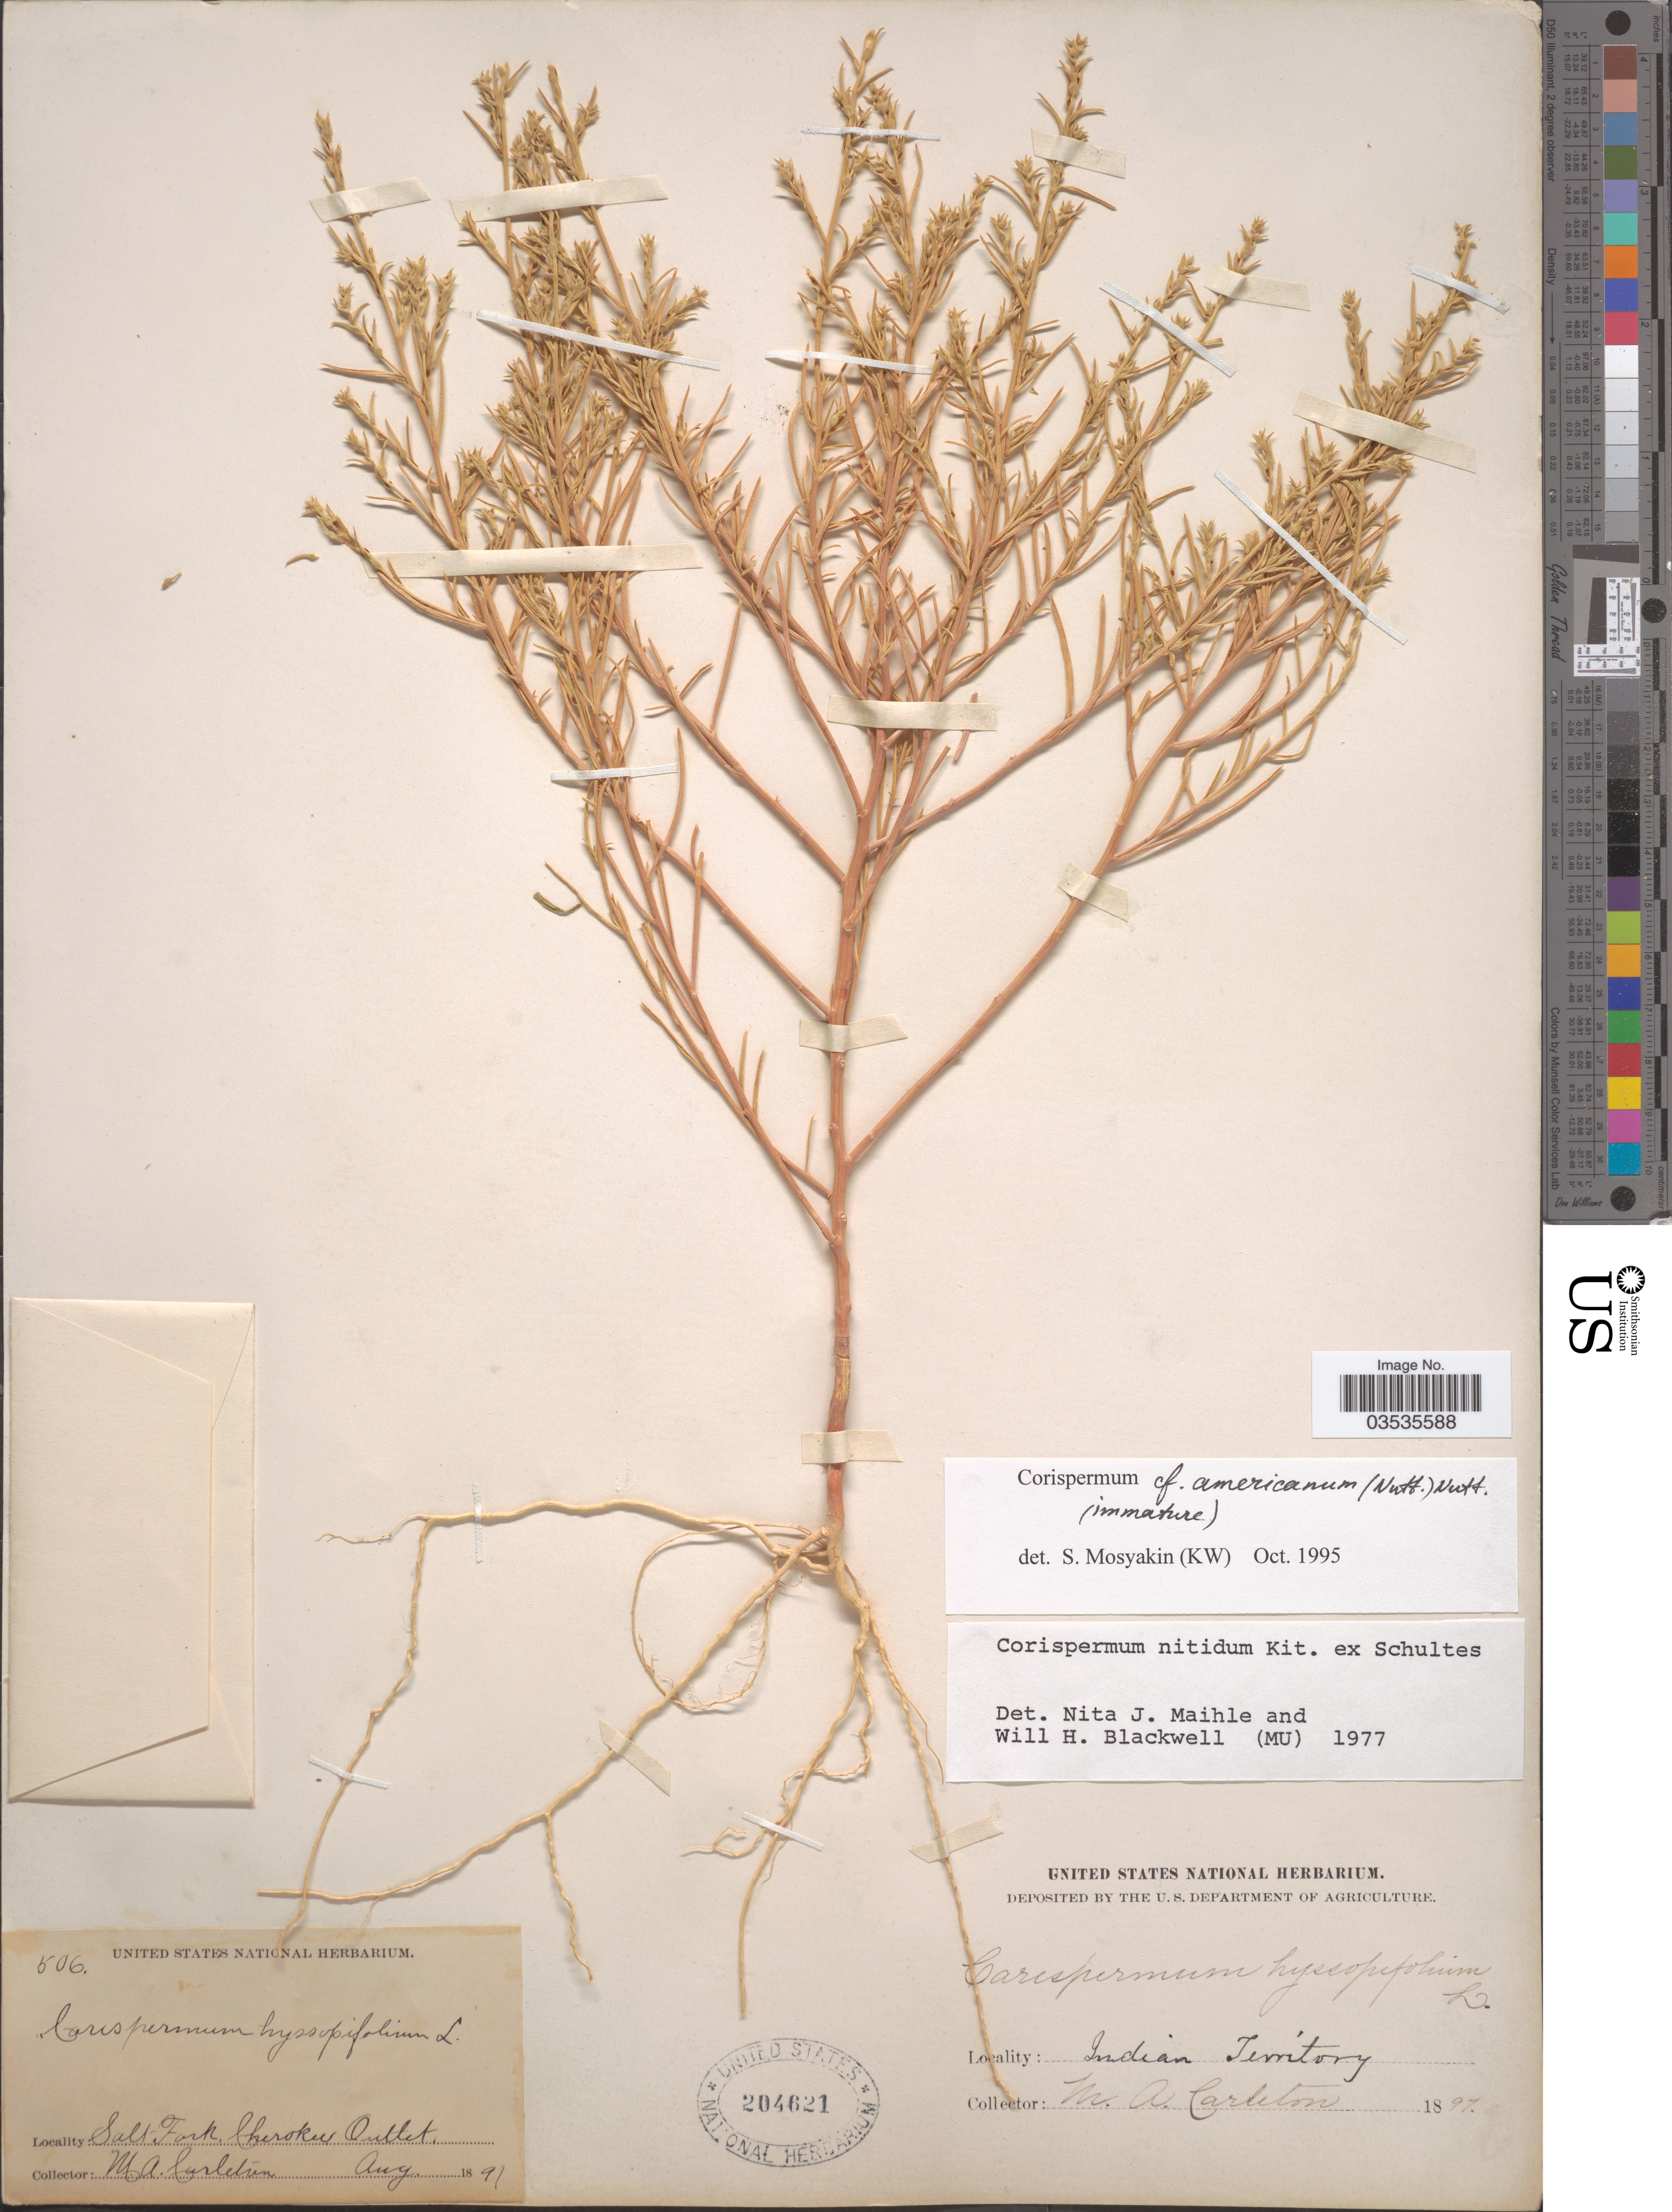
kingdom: Plantae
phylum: Tracheophyta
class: Magnoliopsida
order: Caryophyllales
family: Amaranthaceae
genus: Corispermum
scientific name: Corispermum americanum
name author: (Nutt.) Nutt.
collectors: M. A. Carleton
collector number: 506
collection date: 1897-08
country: United States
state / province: Oklahoma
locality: Indian Territory. Salt Fork, Cherokee Outlet.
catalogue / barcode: US 204621